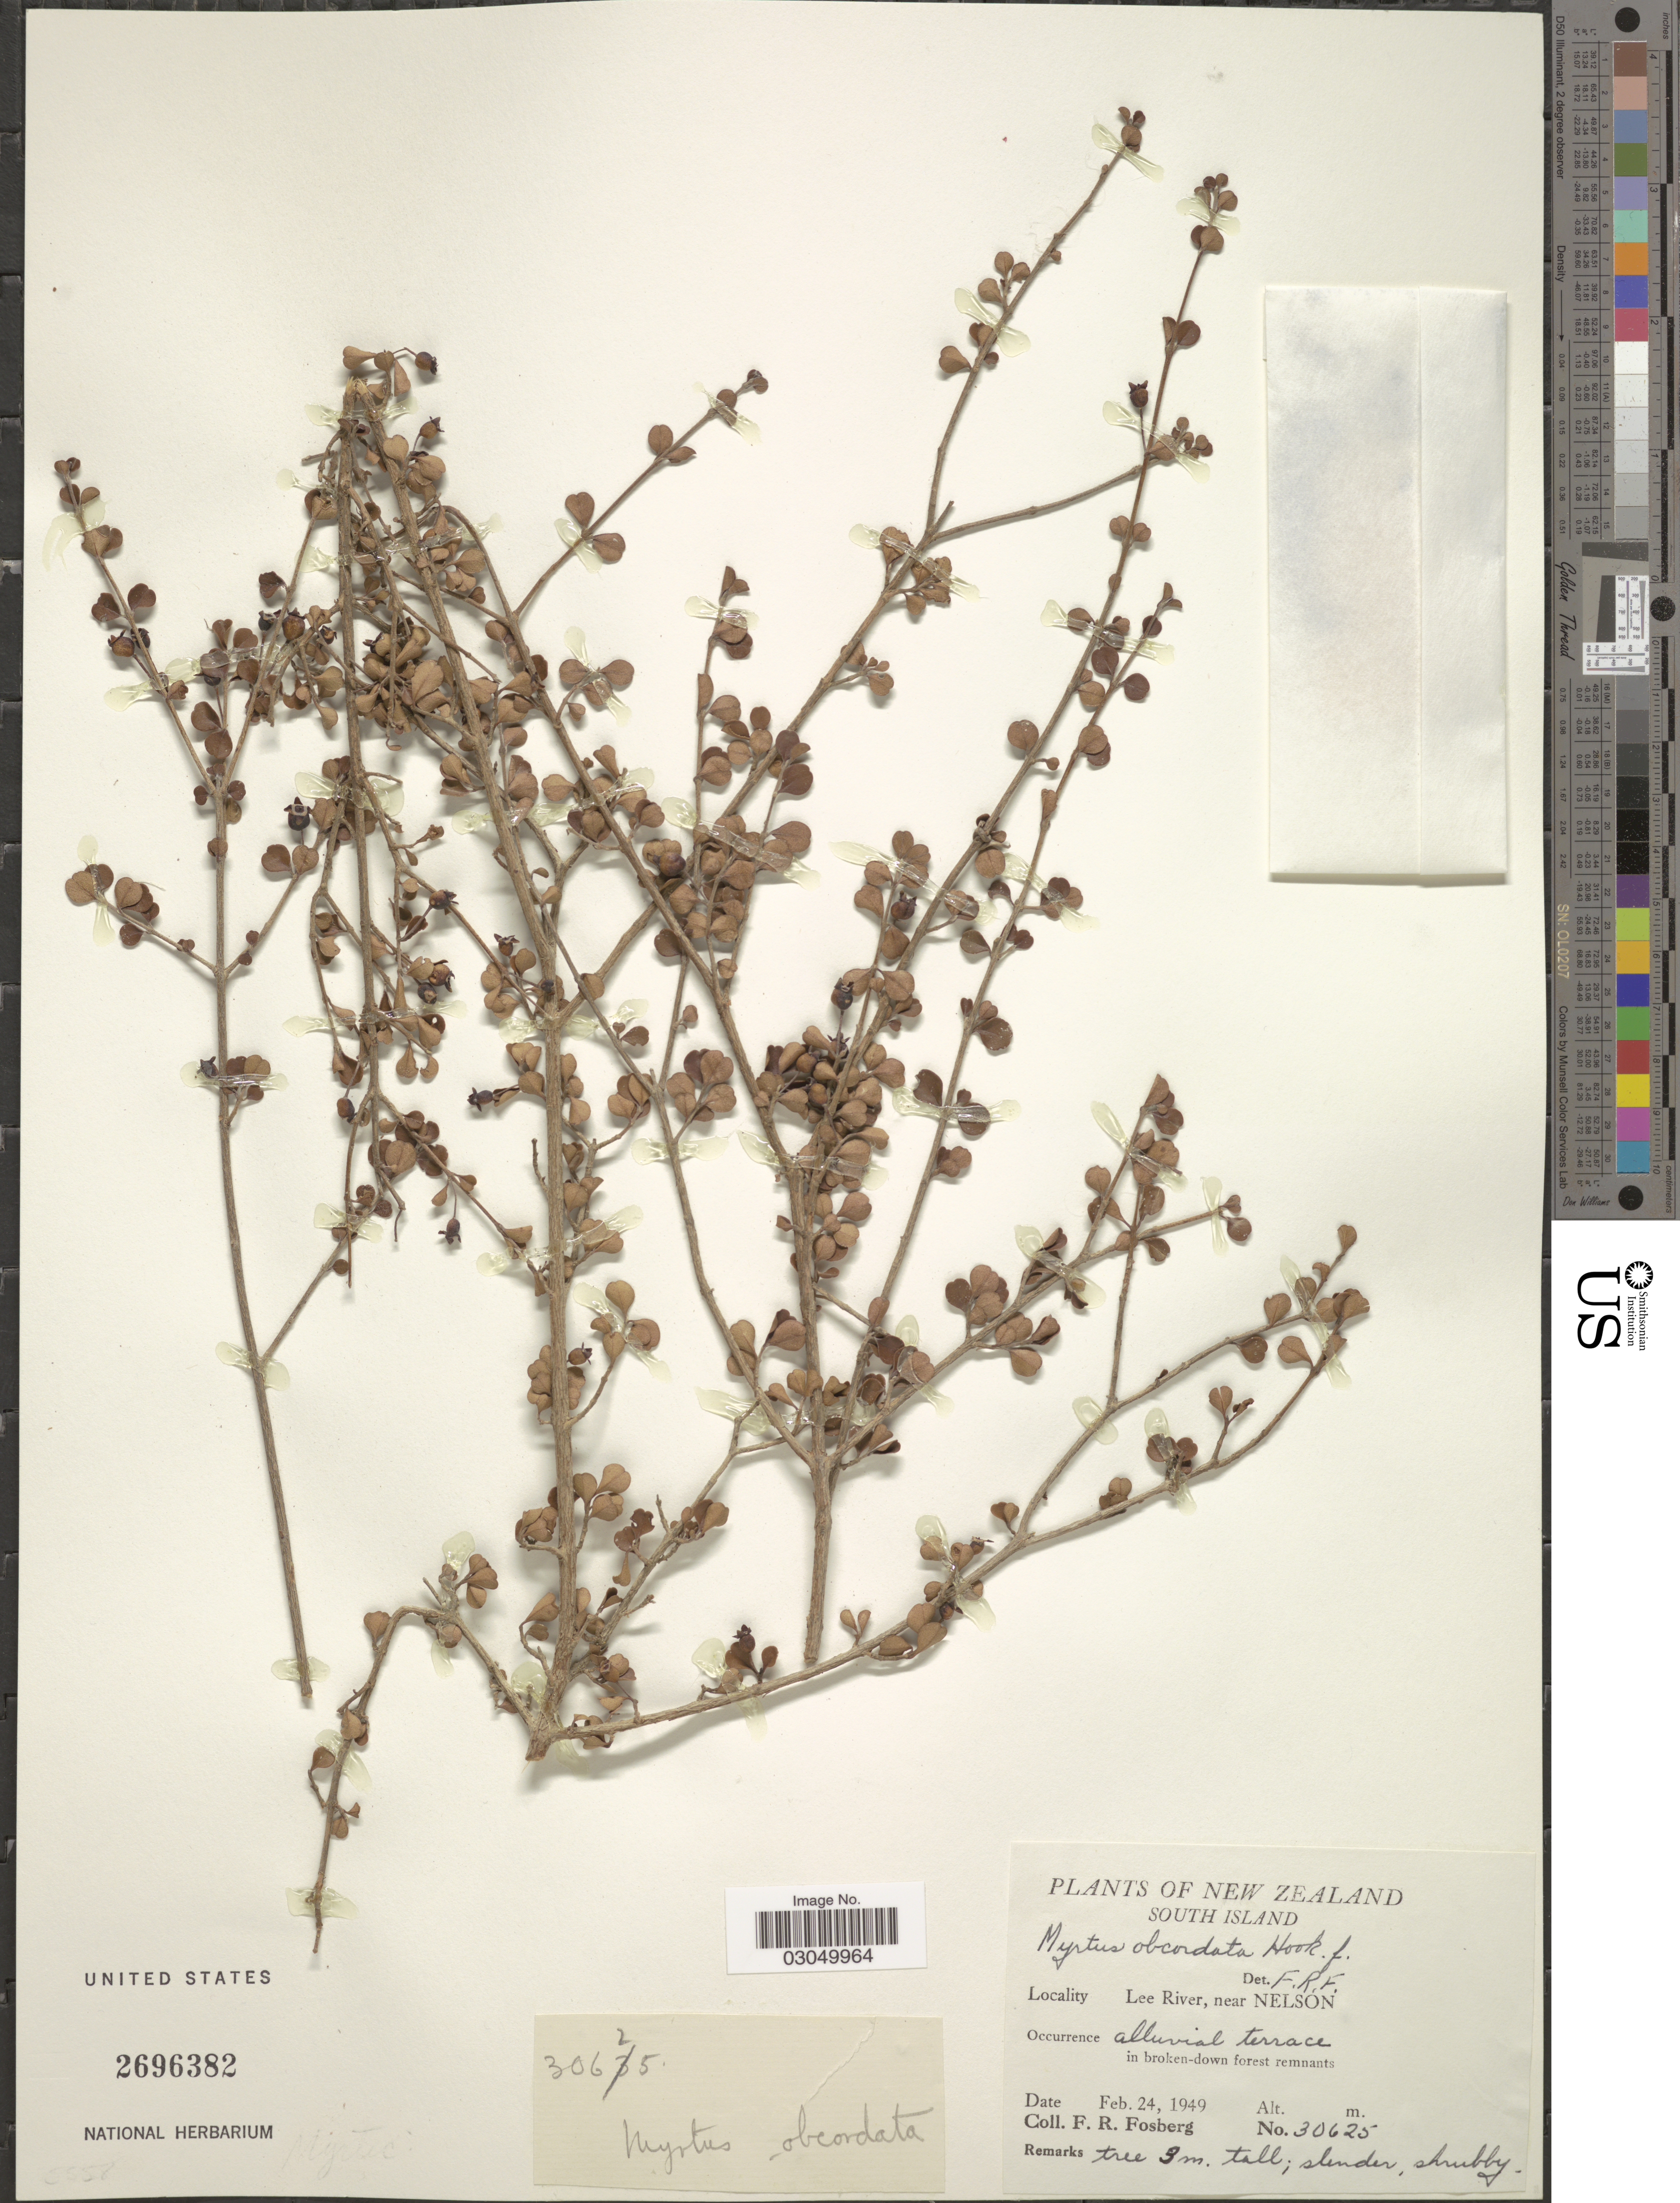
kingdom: Plantae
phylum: Tracheophyta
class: Magnoliopsida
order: Myrtales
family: Myrtaceae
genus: Lophomyrtus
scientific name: Lophomyrtus obcordata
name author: (Raoul) Burret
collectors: F. R. Fosberg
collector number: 30625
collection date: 1949-02-24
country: New Zealand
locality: South Island. Lee River, near Nelson.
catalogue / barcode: US 2696382